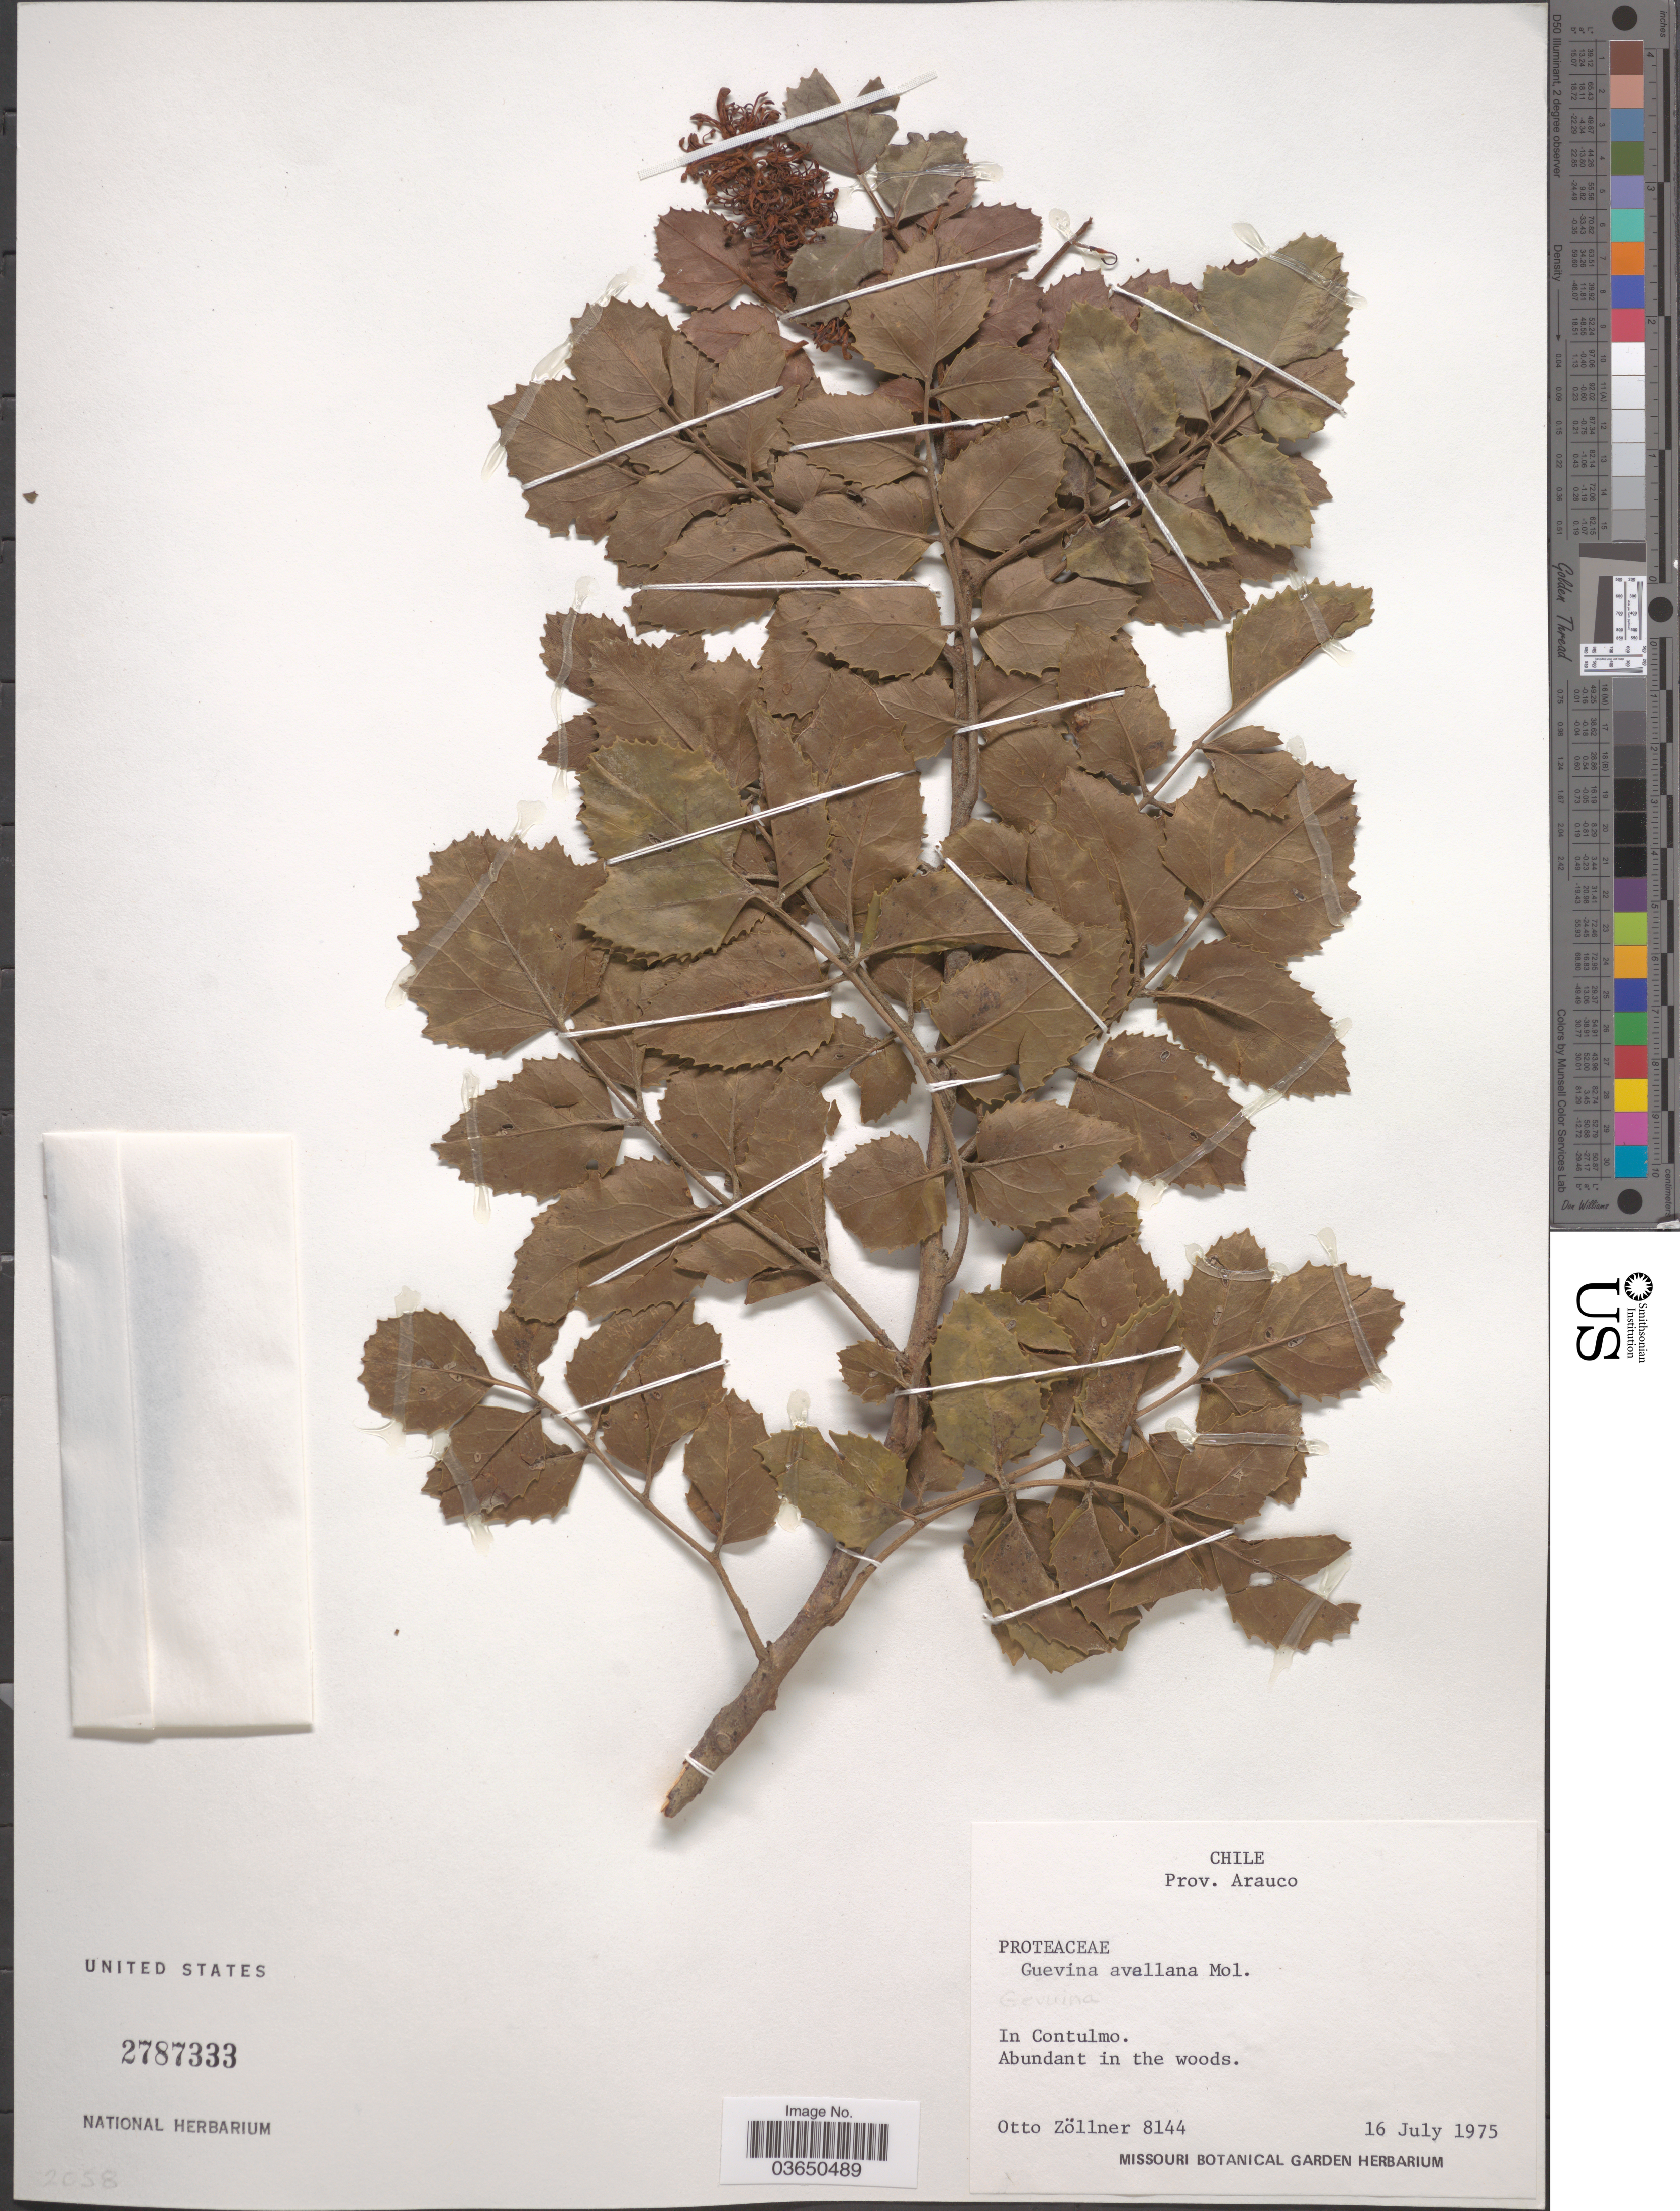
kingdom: Plantae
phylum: Tracheophyta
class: Magnoliopsida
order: Proteales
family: Proteaceae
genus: Gevuina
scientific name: Gevuina avellana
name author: Molina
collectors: O. Zöllner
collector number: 8144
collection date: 1975-07-16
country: Chile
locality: Prov. Arauco.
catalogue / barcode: US 2787333